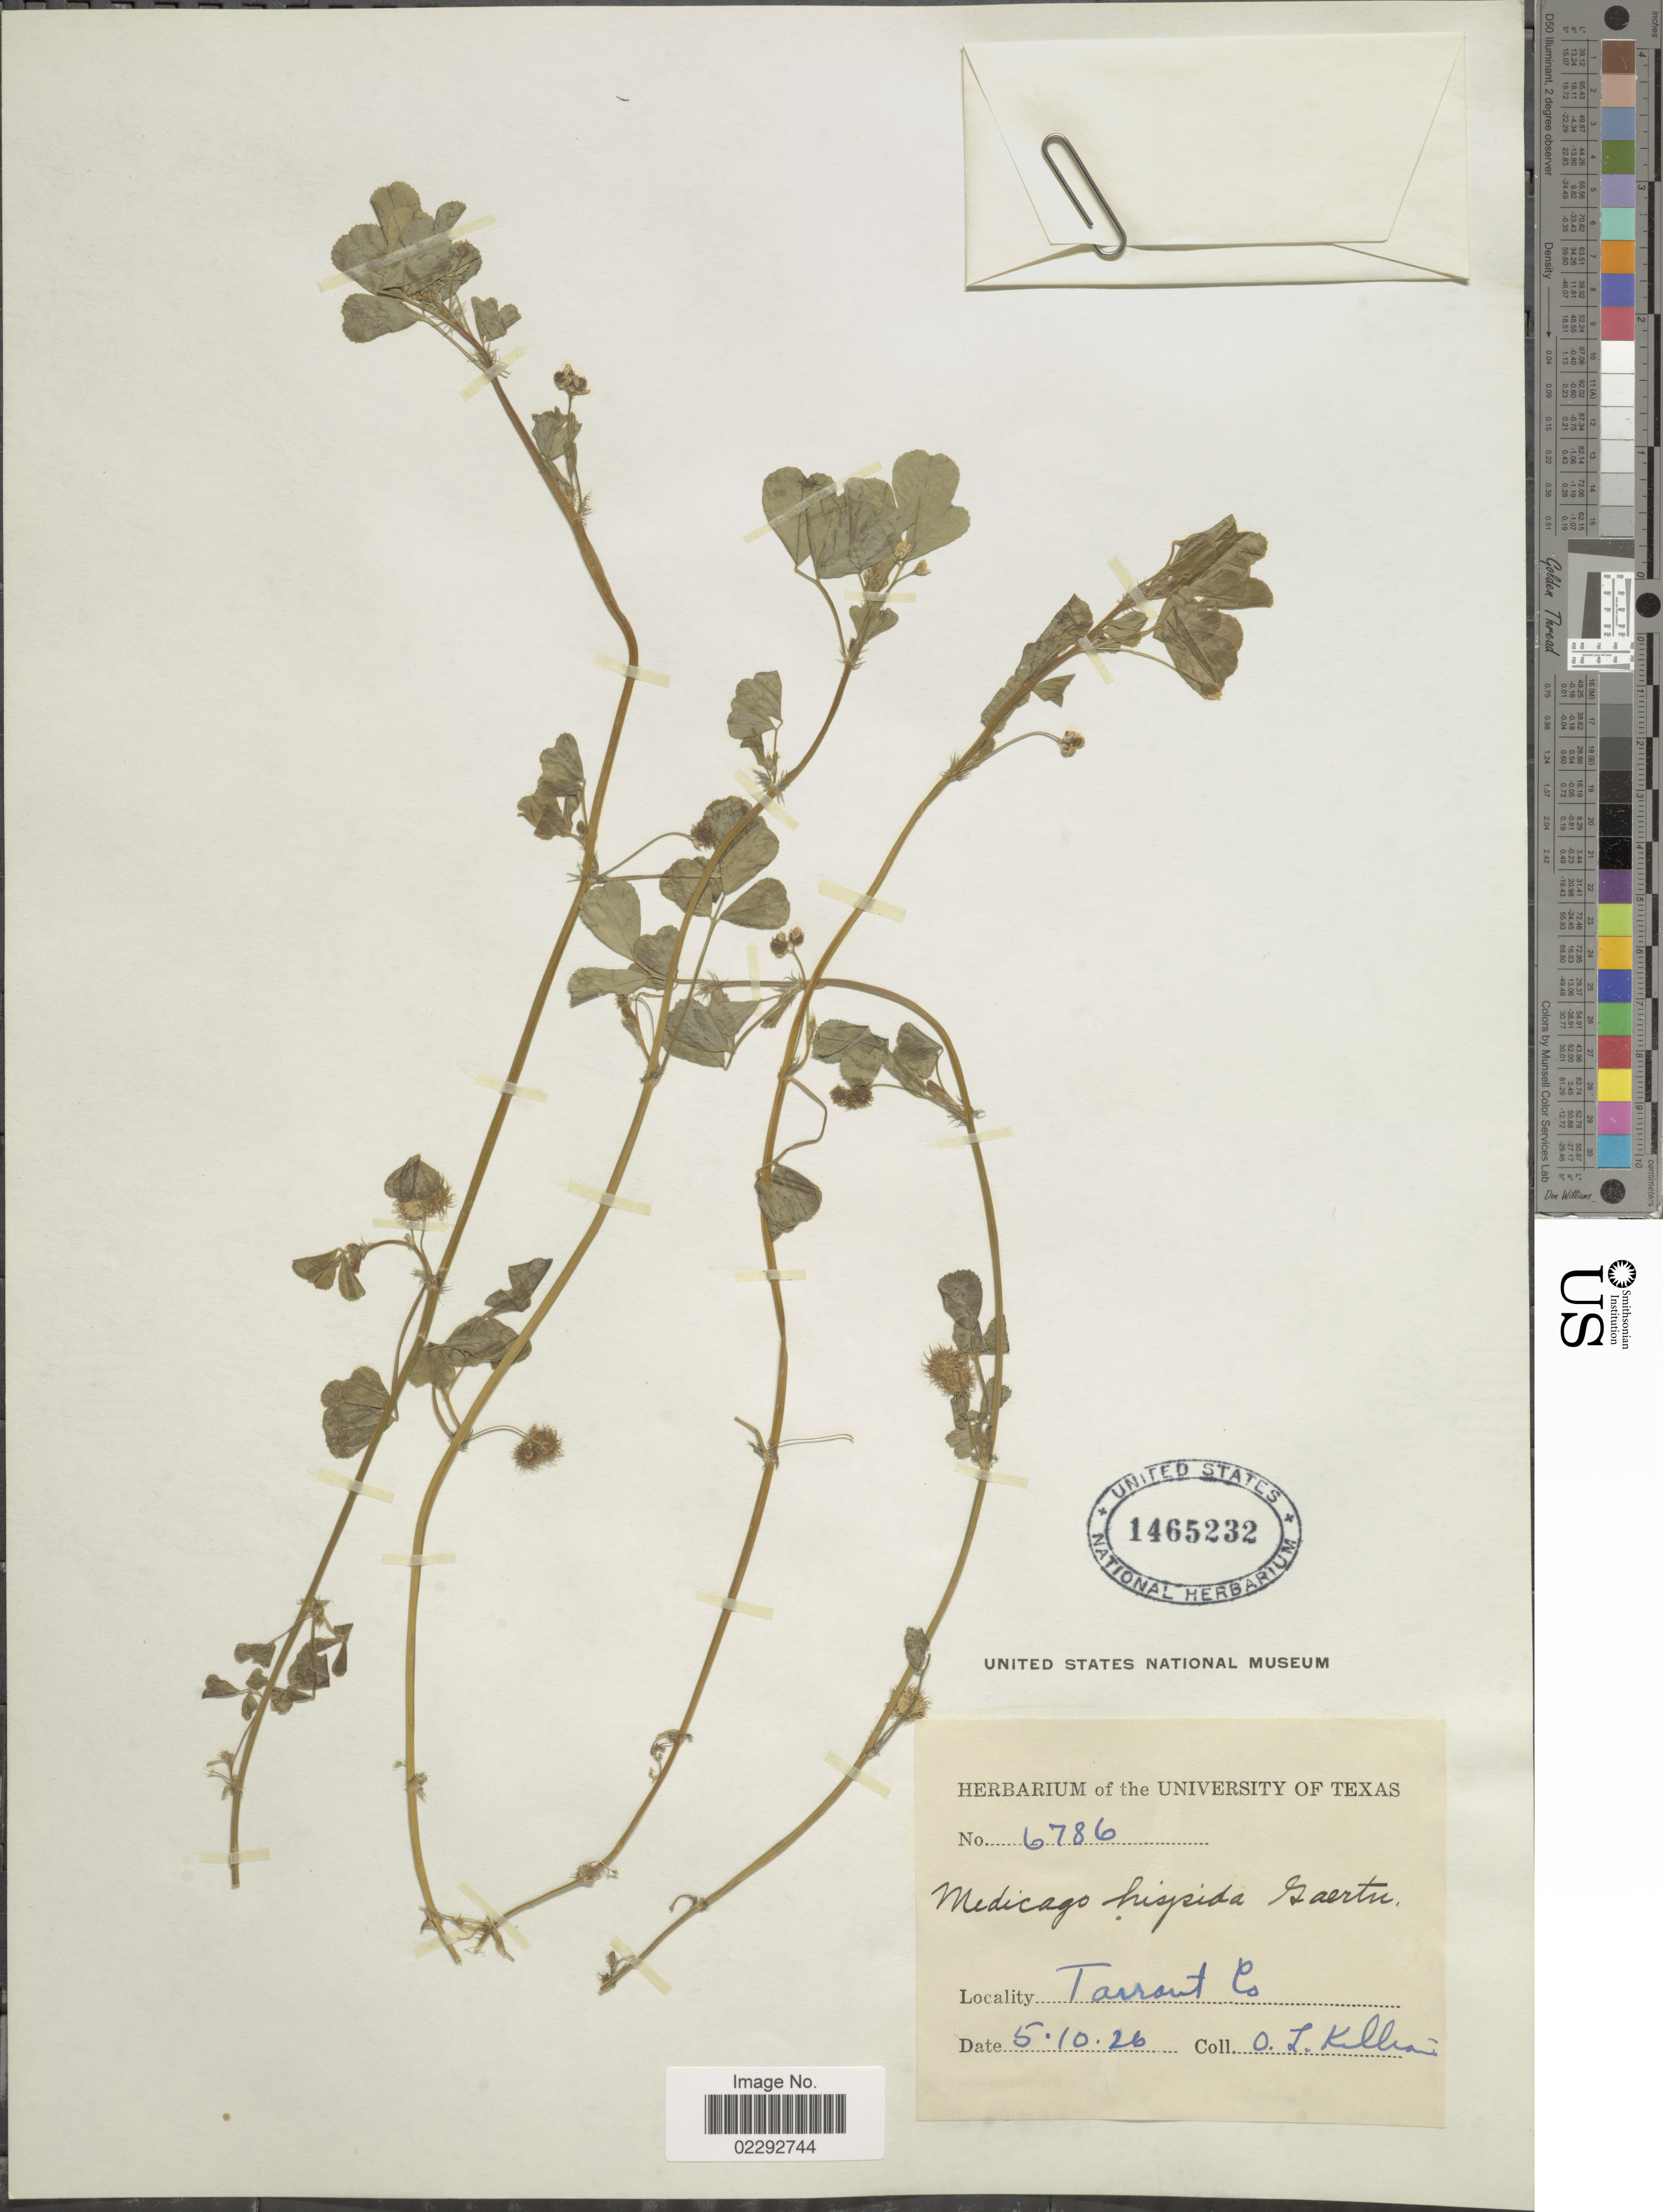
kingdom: Plantae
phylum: Tracheophyta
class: Magnoliopsida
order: Fabales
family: Fabaceae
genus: Medicago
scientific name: Medicago hispida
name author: Gaertn.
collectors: O. Killian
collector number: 6786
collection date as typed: Transcribed d/m/y: 10/5/26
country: United States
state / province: Texas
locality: Tarrant Co.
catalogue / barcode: US 1465232